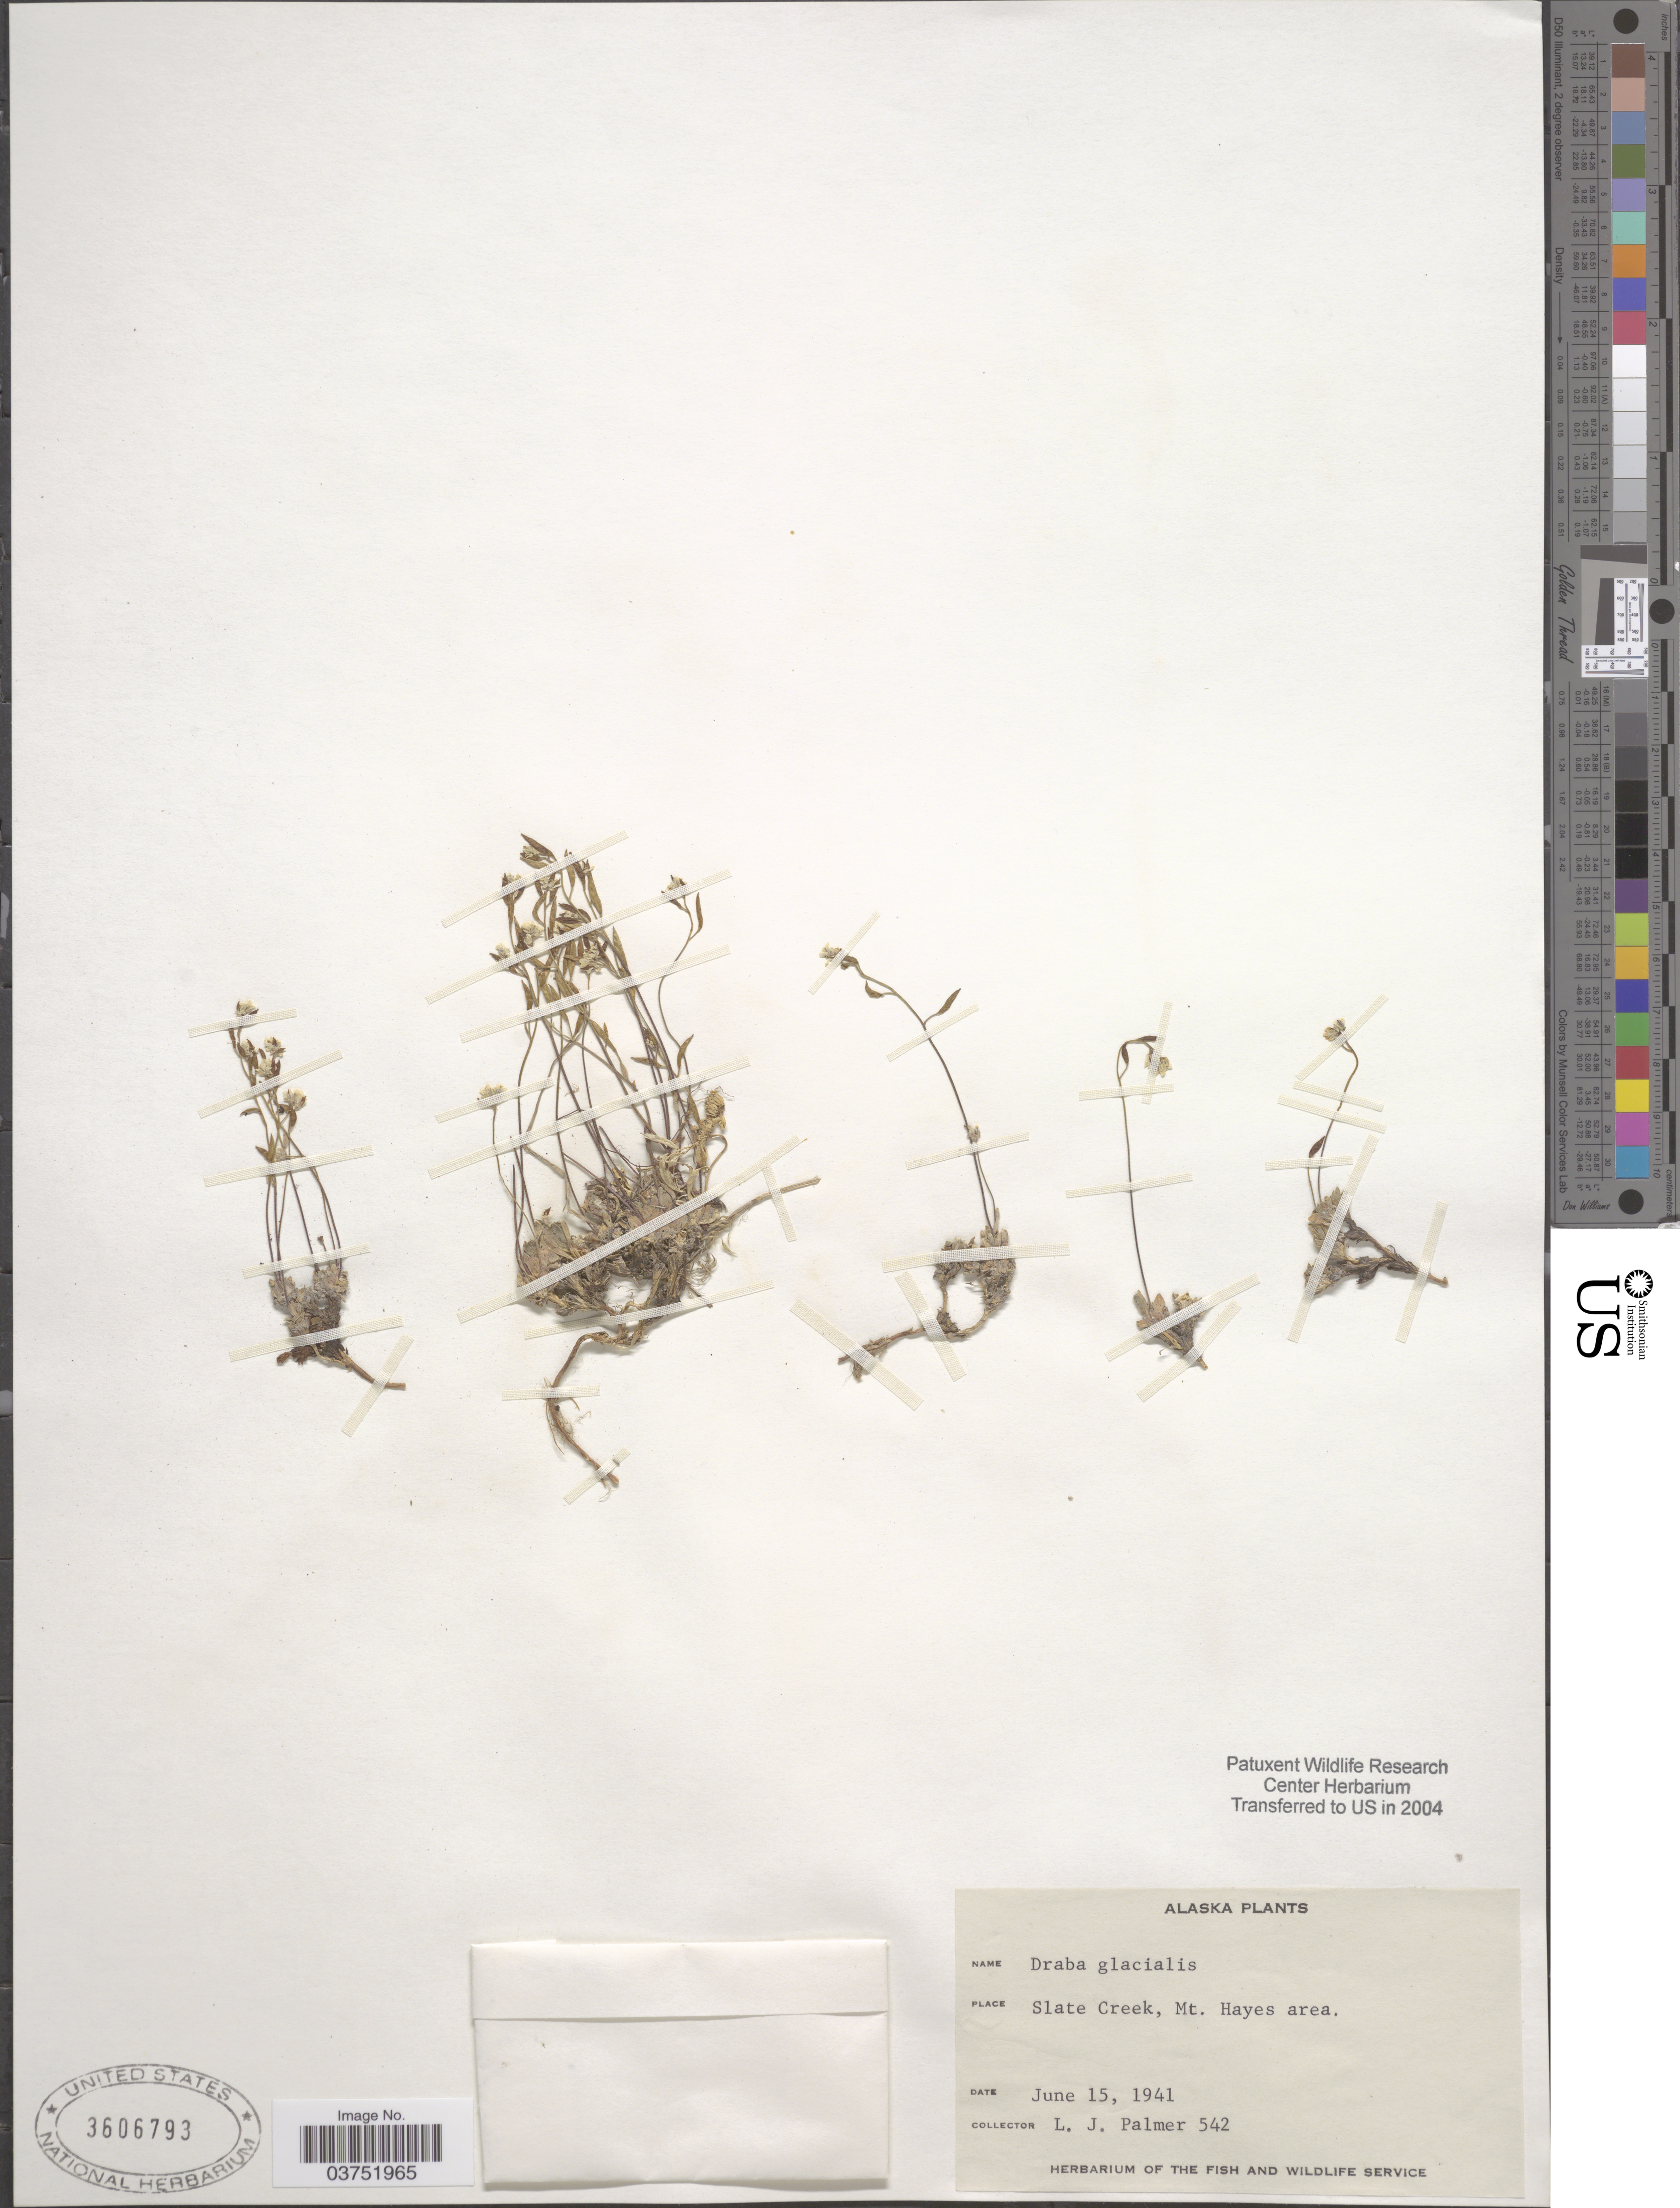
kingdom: Plantae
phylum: Tracheophyta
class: Magnoliopsida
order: Brassicales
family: Brassicaceae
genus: Draba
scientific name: Draba oligosperma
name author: Hook.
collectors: L. J. Palmer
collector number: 542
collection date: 1941-06-15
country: United States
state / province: Alaska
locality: Slate Creek, Mt. Hayes area.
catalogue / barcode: US 3606793